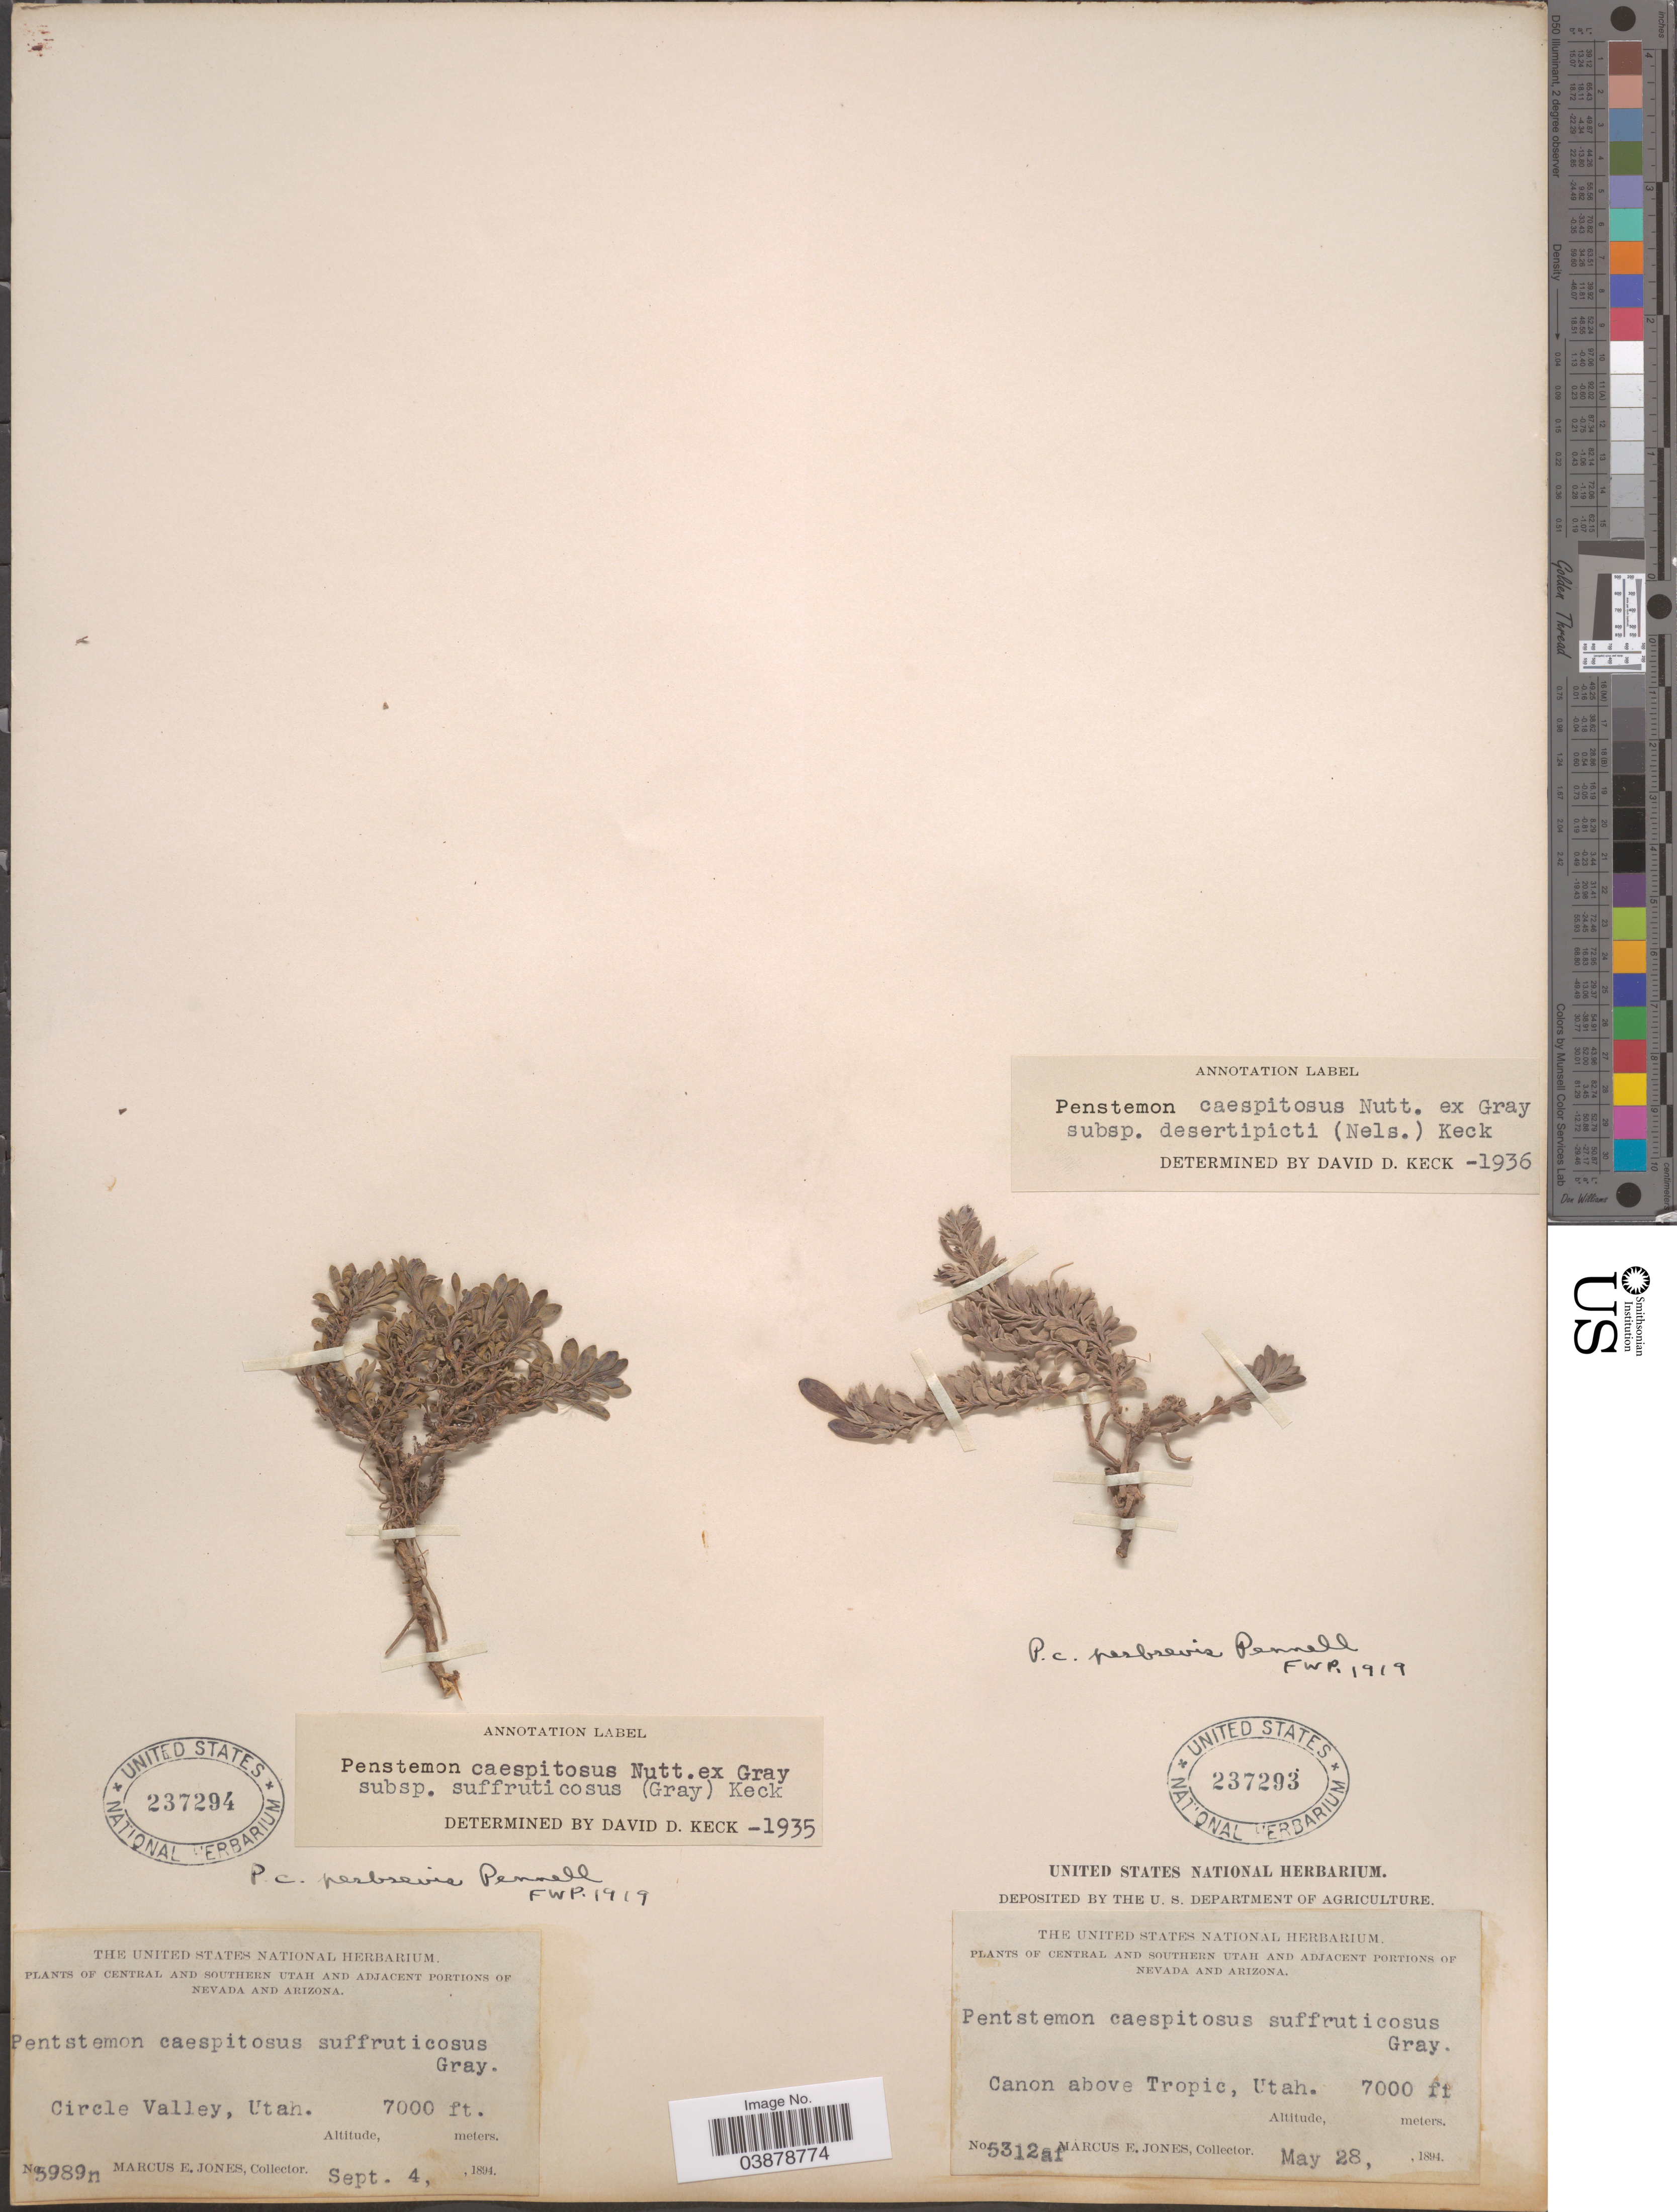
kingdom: Plantae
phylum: Tracheophyta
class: Magnoliopsida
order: Lamiales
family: Plantaginaceae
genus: Penstemon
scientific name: Penstemon tusharensis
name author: N.H. Holmgren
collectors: M. E. Jones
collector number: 5312ai*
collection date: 1894-05-28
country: United States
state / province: Utah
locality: Central and Southern Utah. Canon above Tropic.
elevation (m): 2134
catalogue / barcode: US 237293